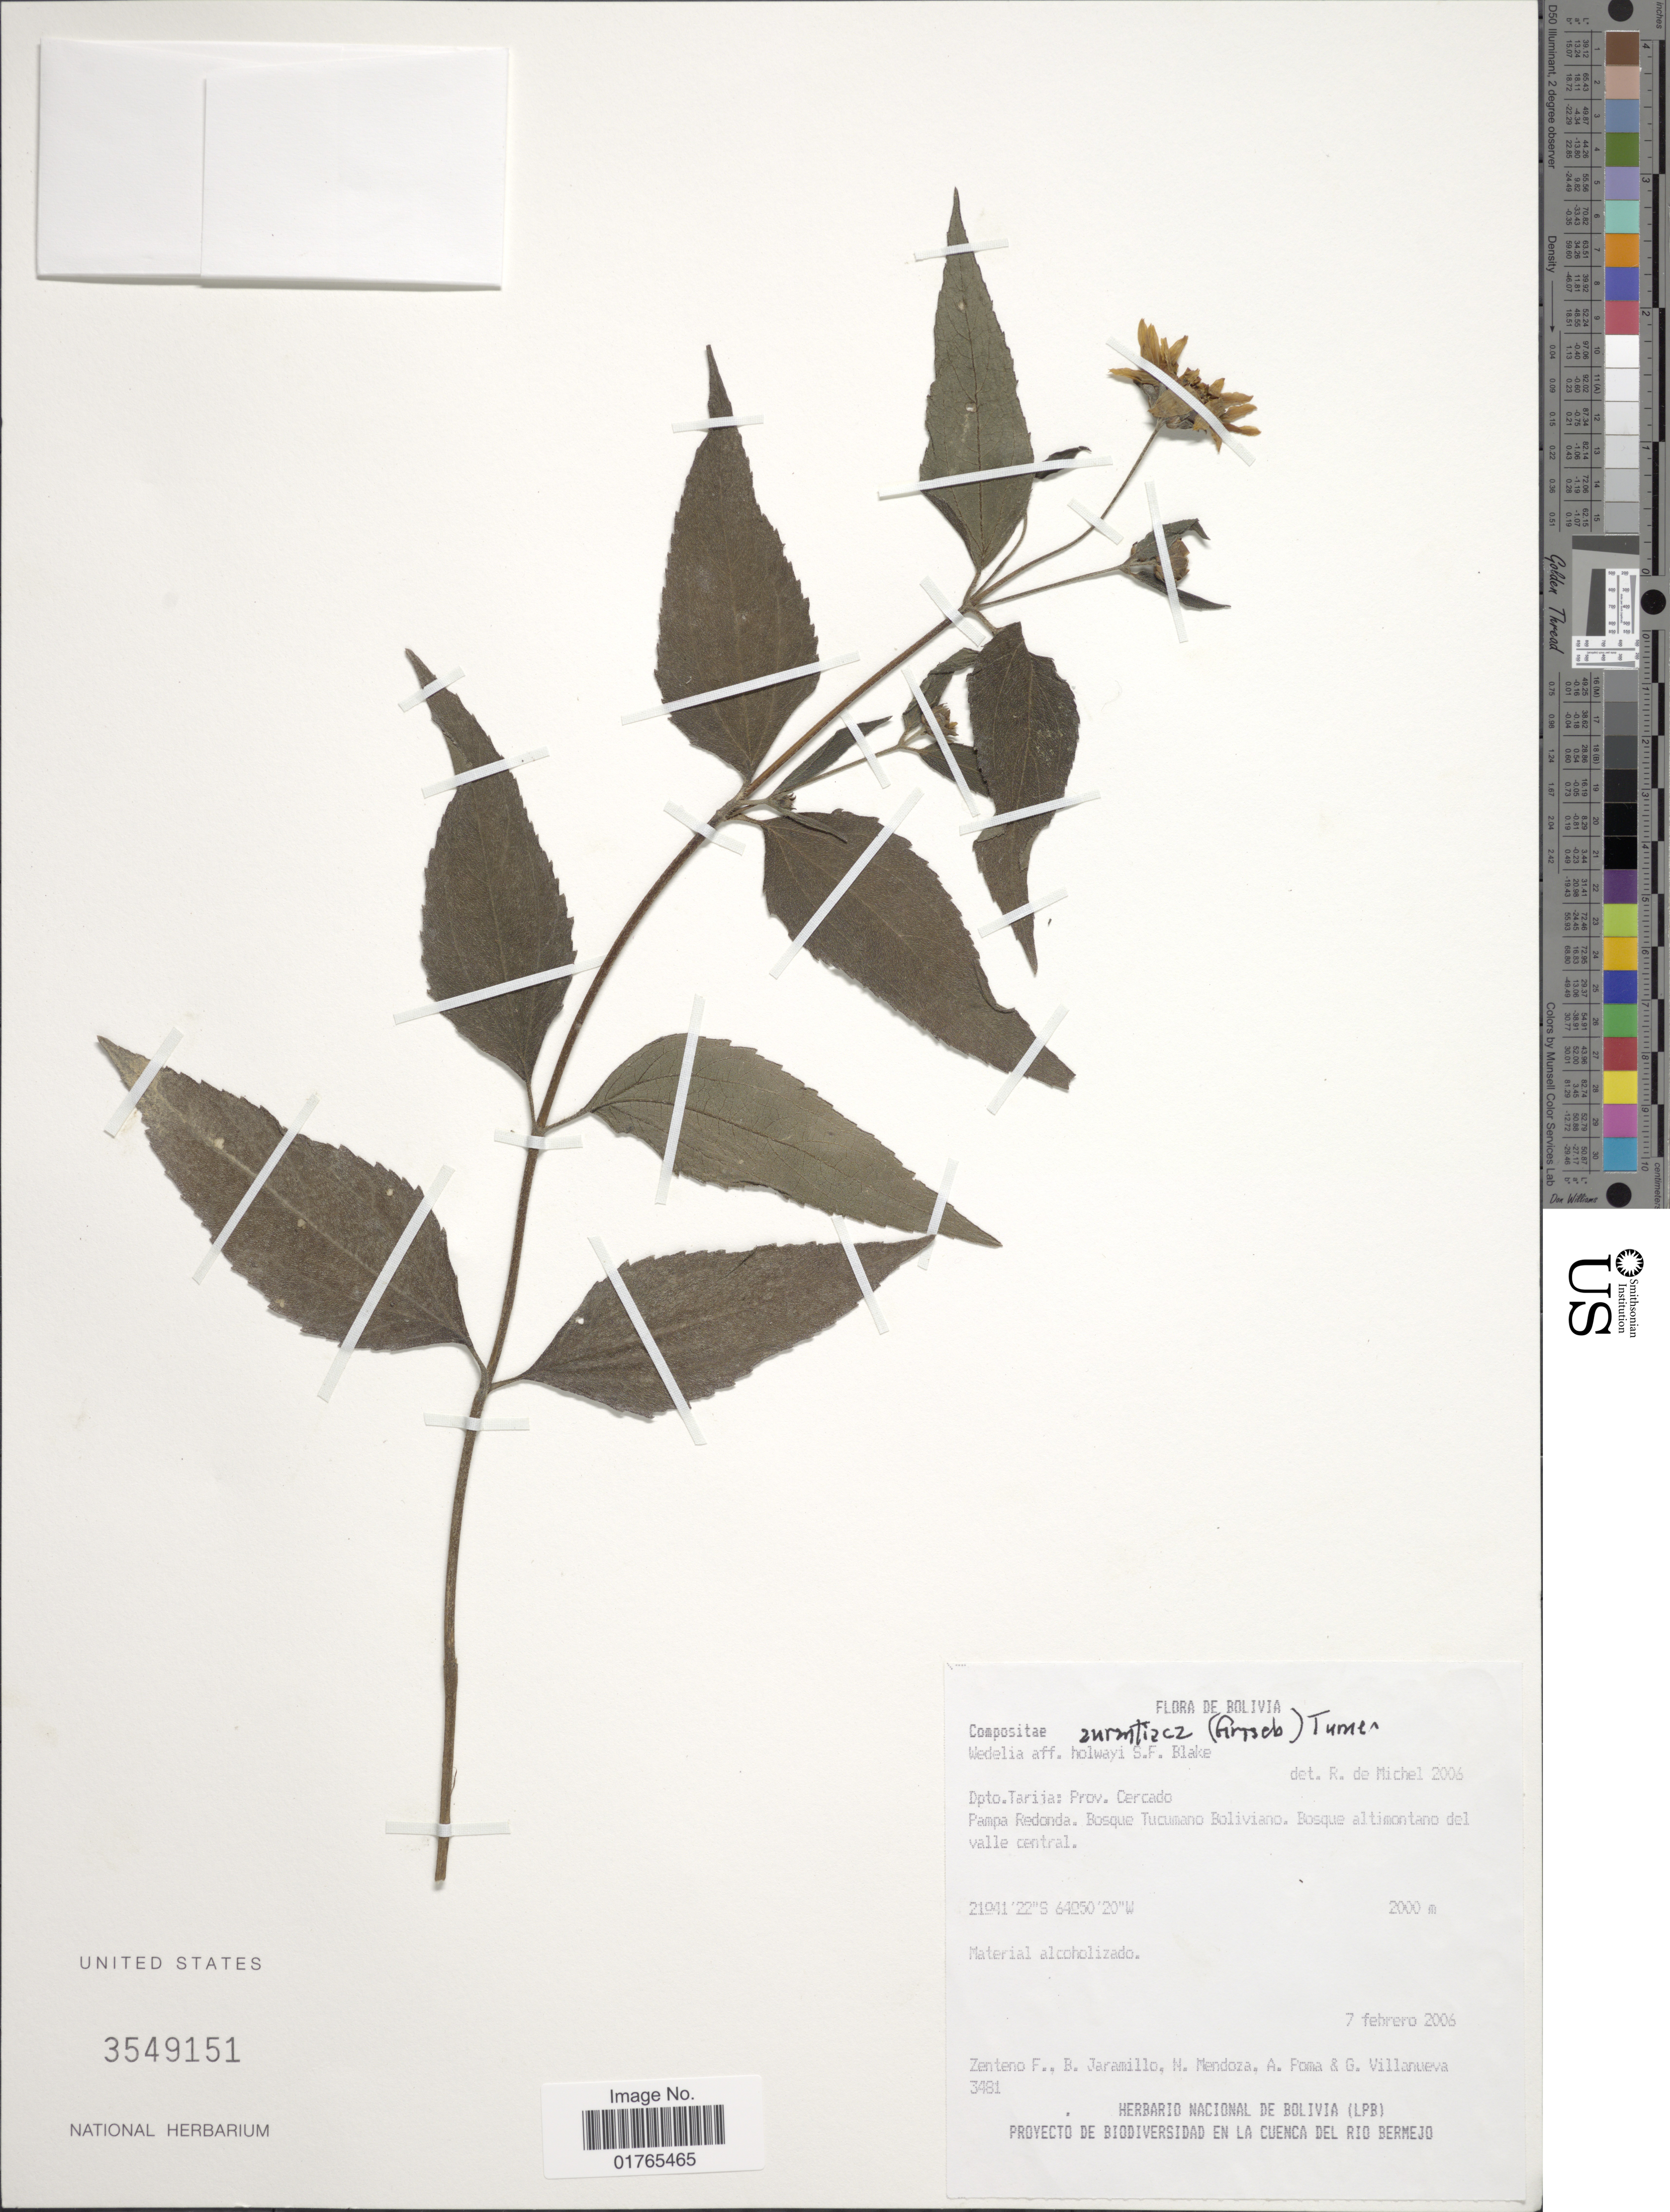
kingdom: Plantae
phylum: Tracheophyta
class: Magnoliopsida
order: Asterales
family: Asteraceae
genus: Aspilia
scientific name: Aspilia aurantiaca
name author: Griseb.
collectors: F. Zenteno, B. Jaramillo, N. Mendoza, A. Poma & G. Villanueva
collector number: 3481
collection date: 2006-02-07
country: Bolivia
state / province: Tarija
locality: Prov. Cercado, Pampa Redona, Bosque Tucumano Boliviano, bosque altimontano del valle central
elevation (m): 2000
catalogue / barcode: US 3549151